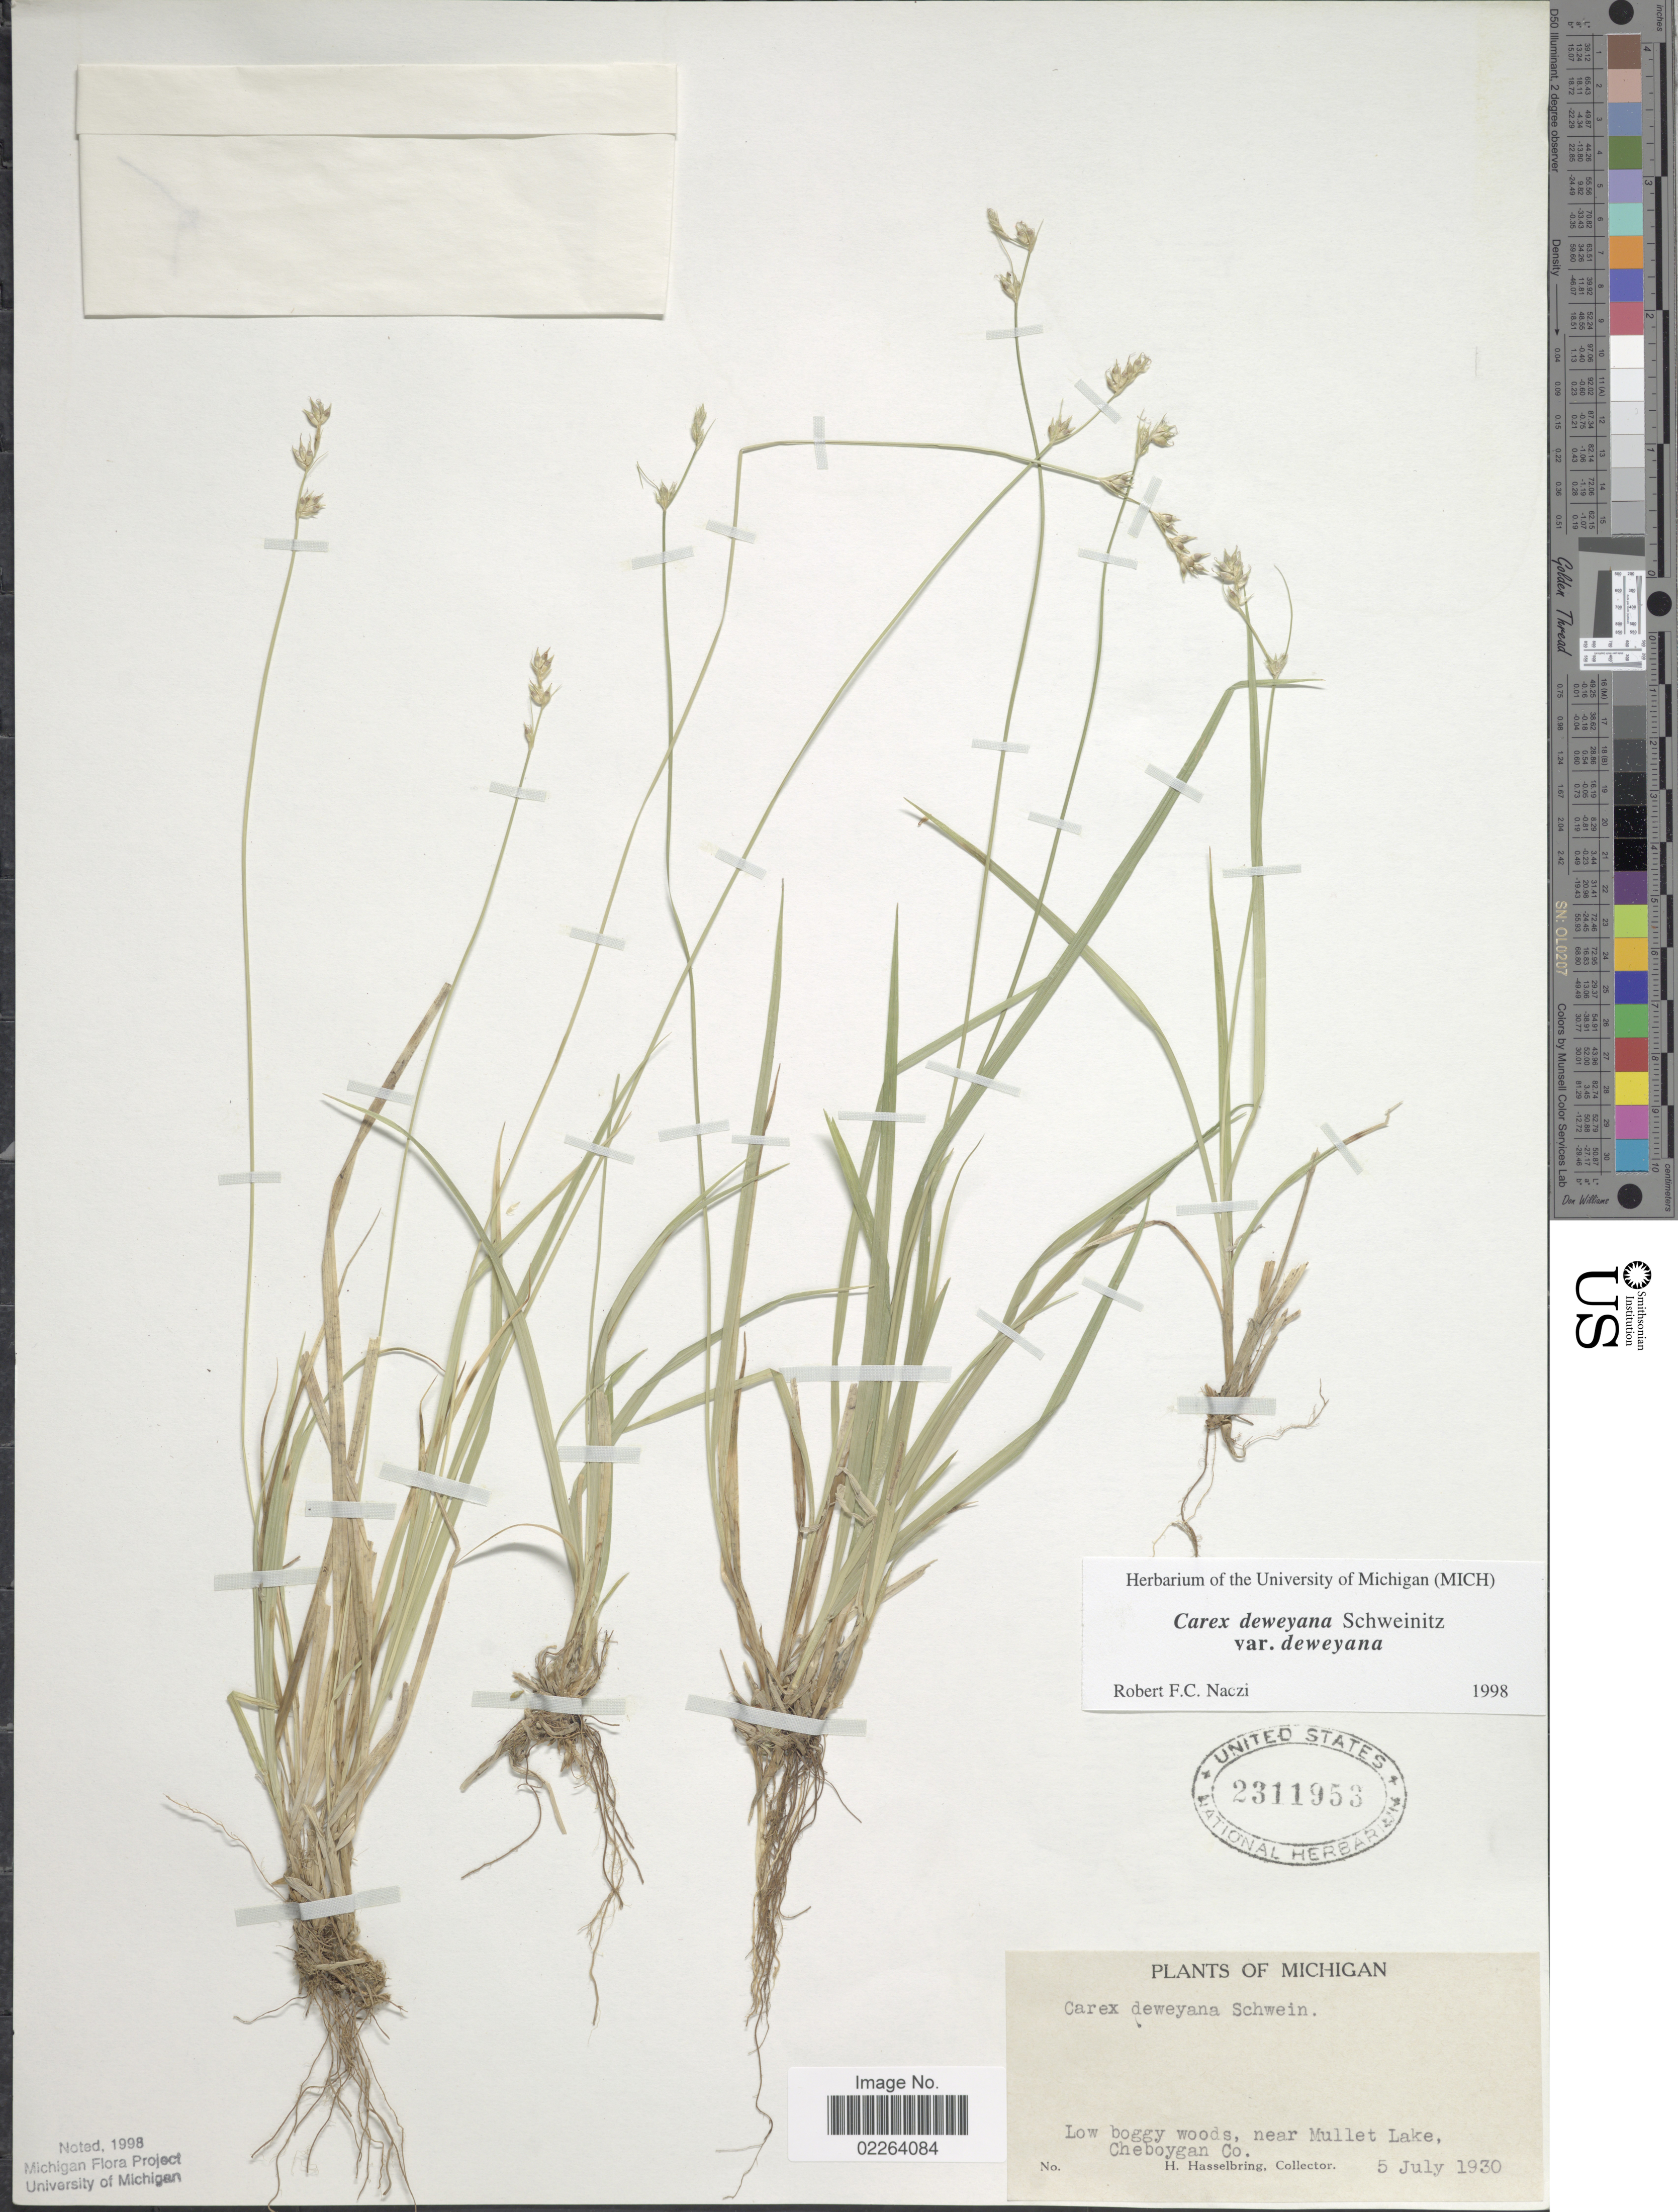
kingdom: Plantae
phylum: Tracheophyta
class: Liliopsida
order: Poales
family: Cyperaceae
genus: Carex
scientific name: Carex deweyana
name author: Schwein.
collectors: H. Hasselbring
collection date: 1930-07-05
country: United States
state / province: Michigan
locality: Low boggy woods, near Mullet Lake, Cheboygan Co.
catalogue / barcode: US 2311953